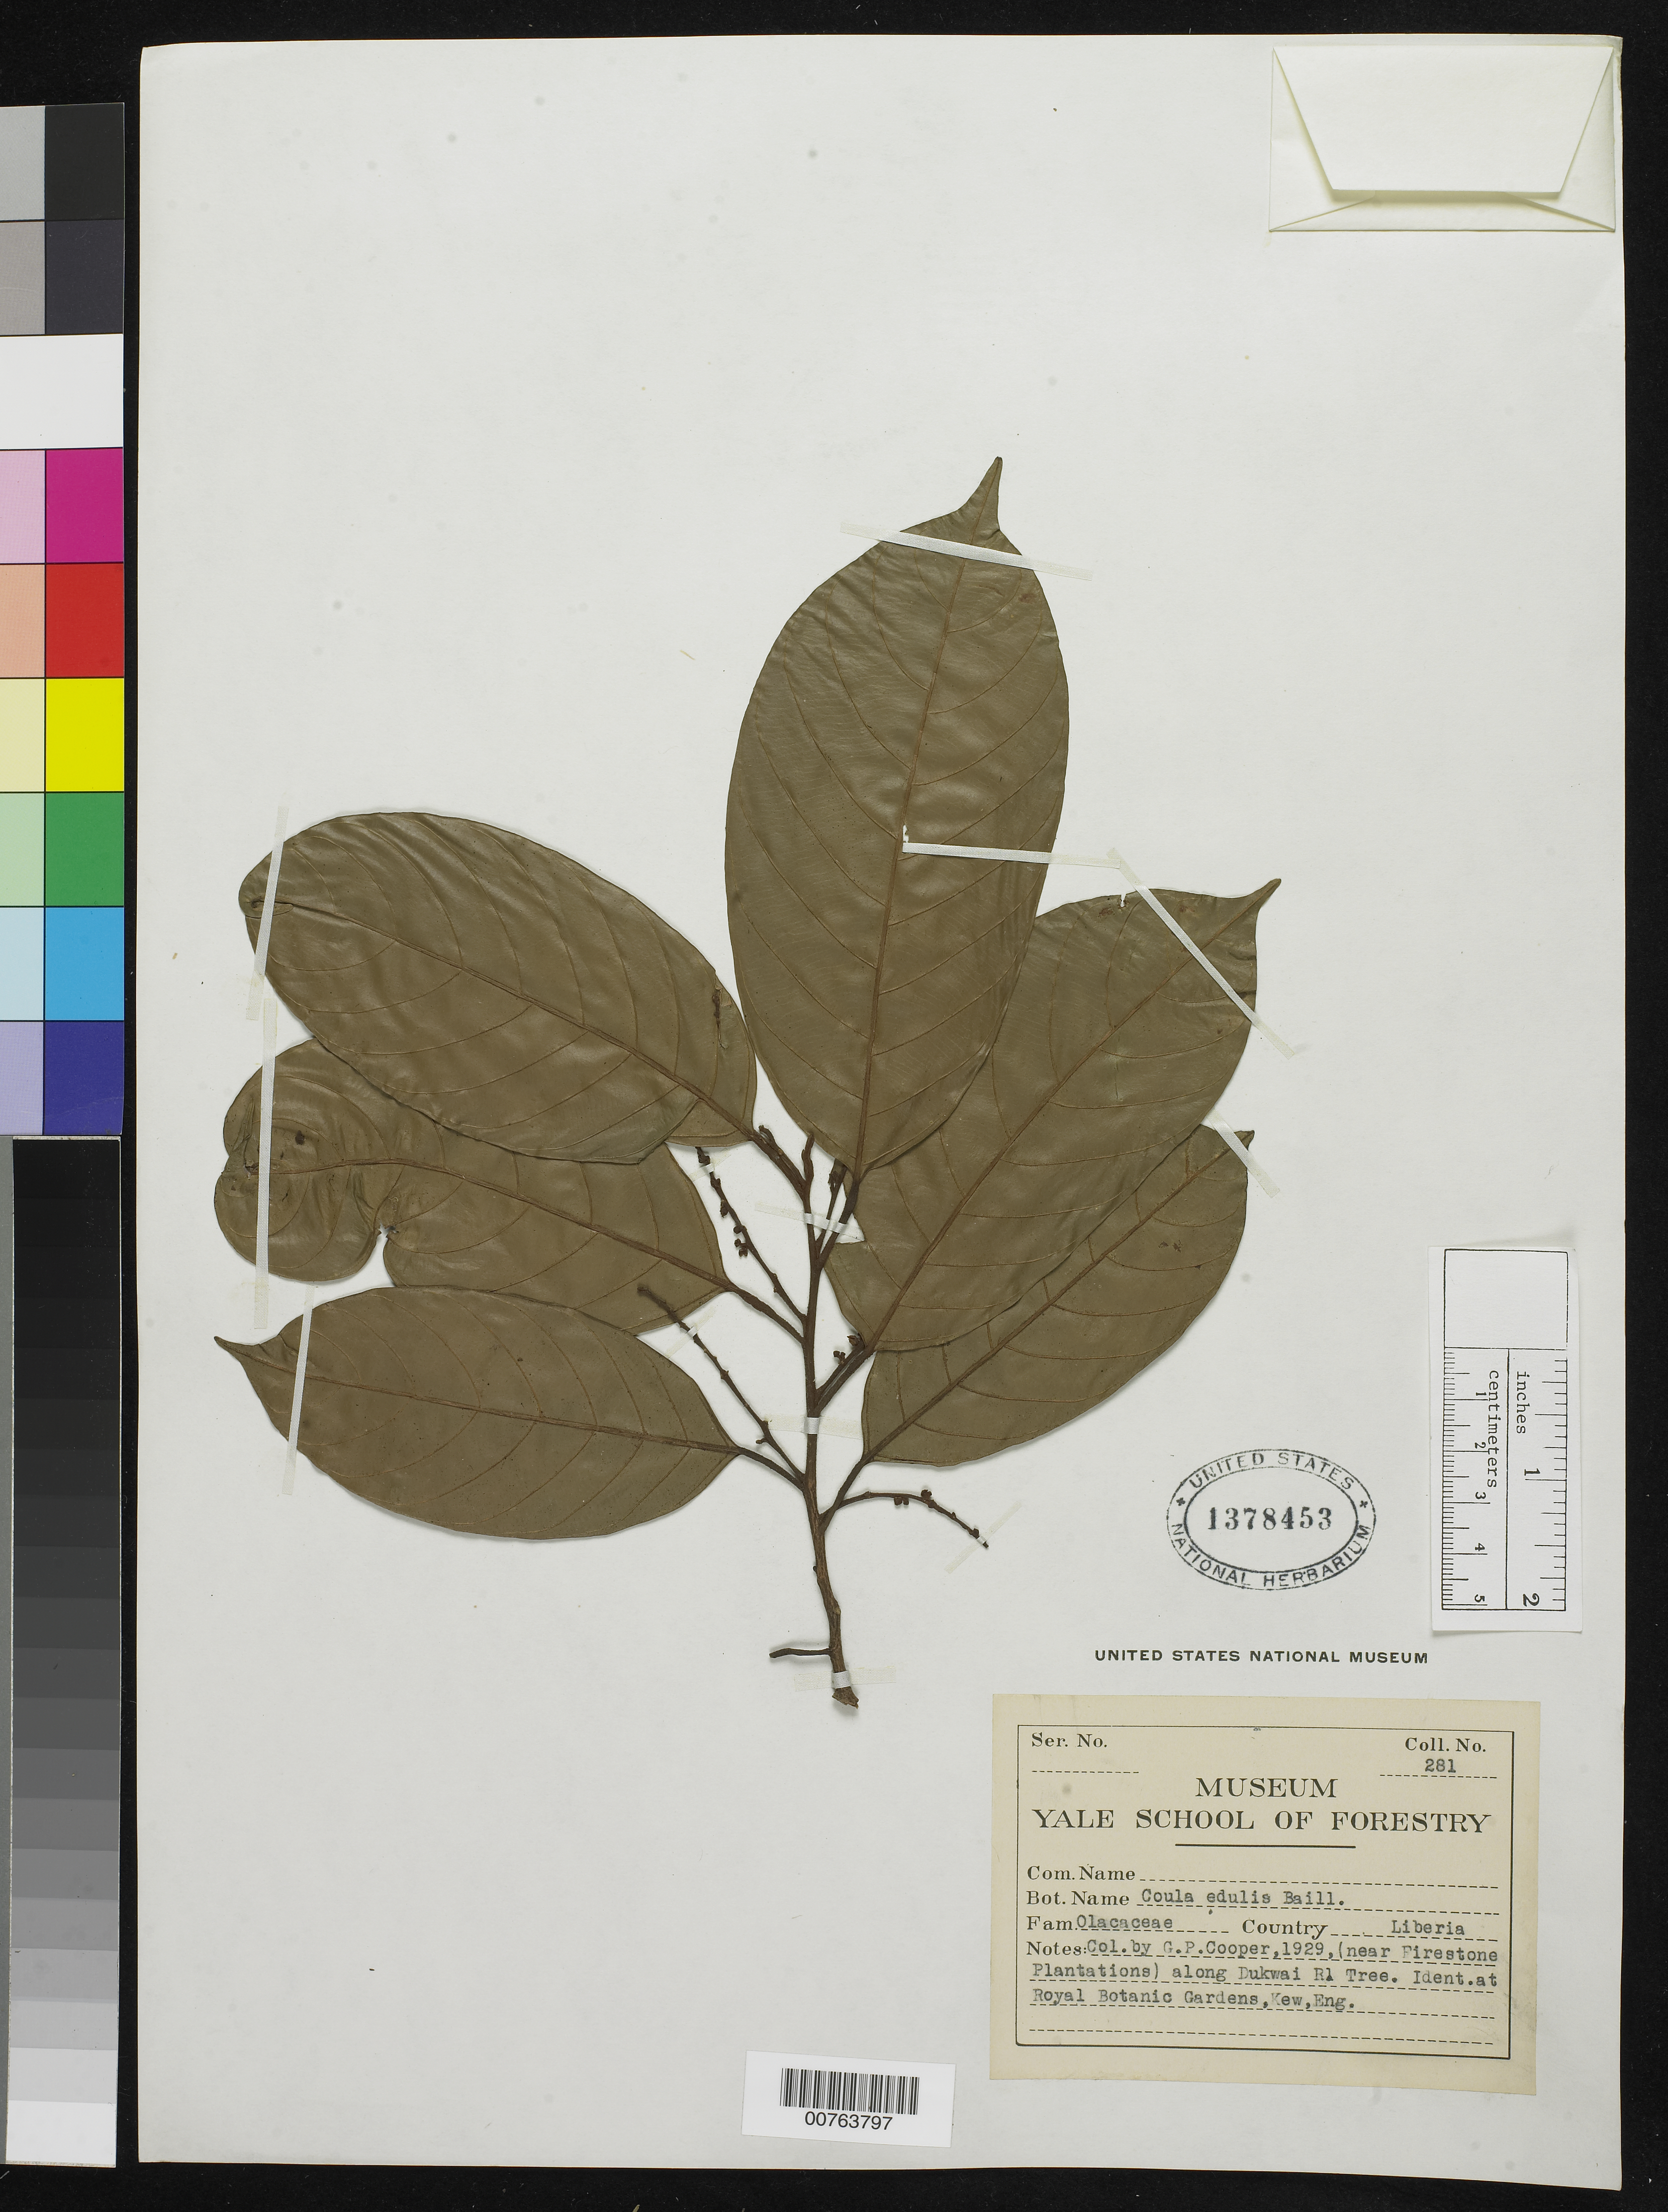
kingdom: Plantae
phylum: Tracheophyta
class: Magnoliopsida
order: Santalales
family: Coulaceae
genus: Coula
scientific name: Coula edulis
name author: Baill.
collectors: G. Cooper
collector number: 281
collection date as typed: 1929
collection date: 1929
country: Liberia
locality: (near Firestone Plantations) along Dukwai River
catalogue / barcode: US 1378453